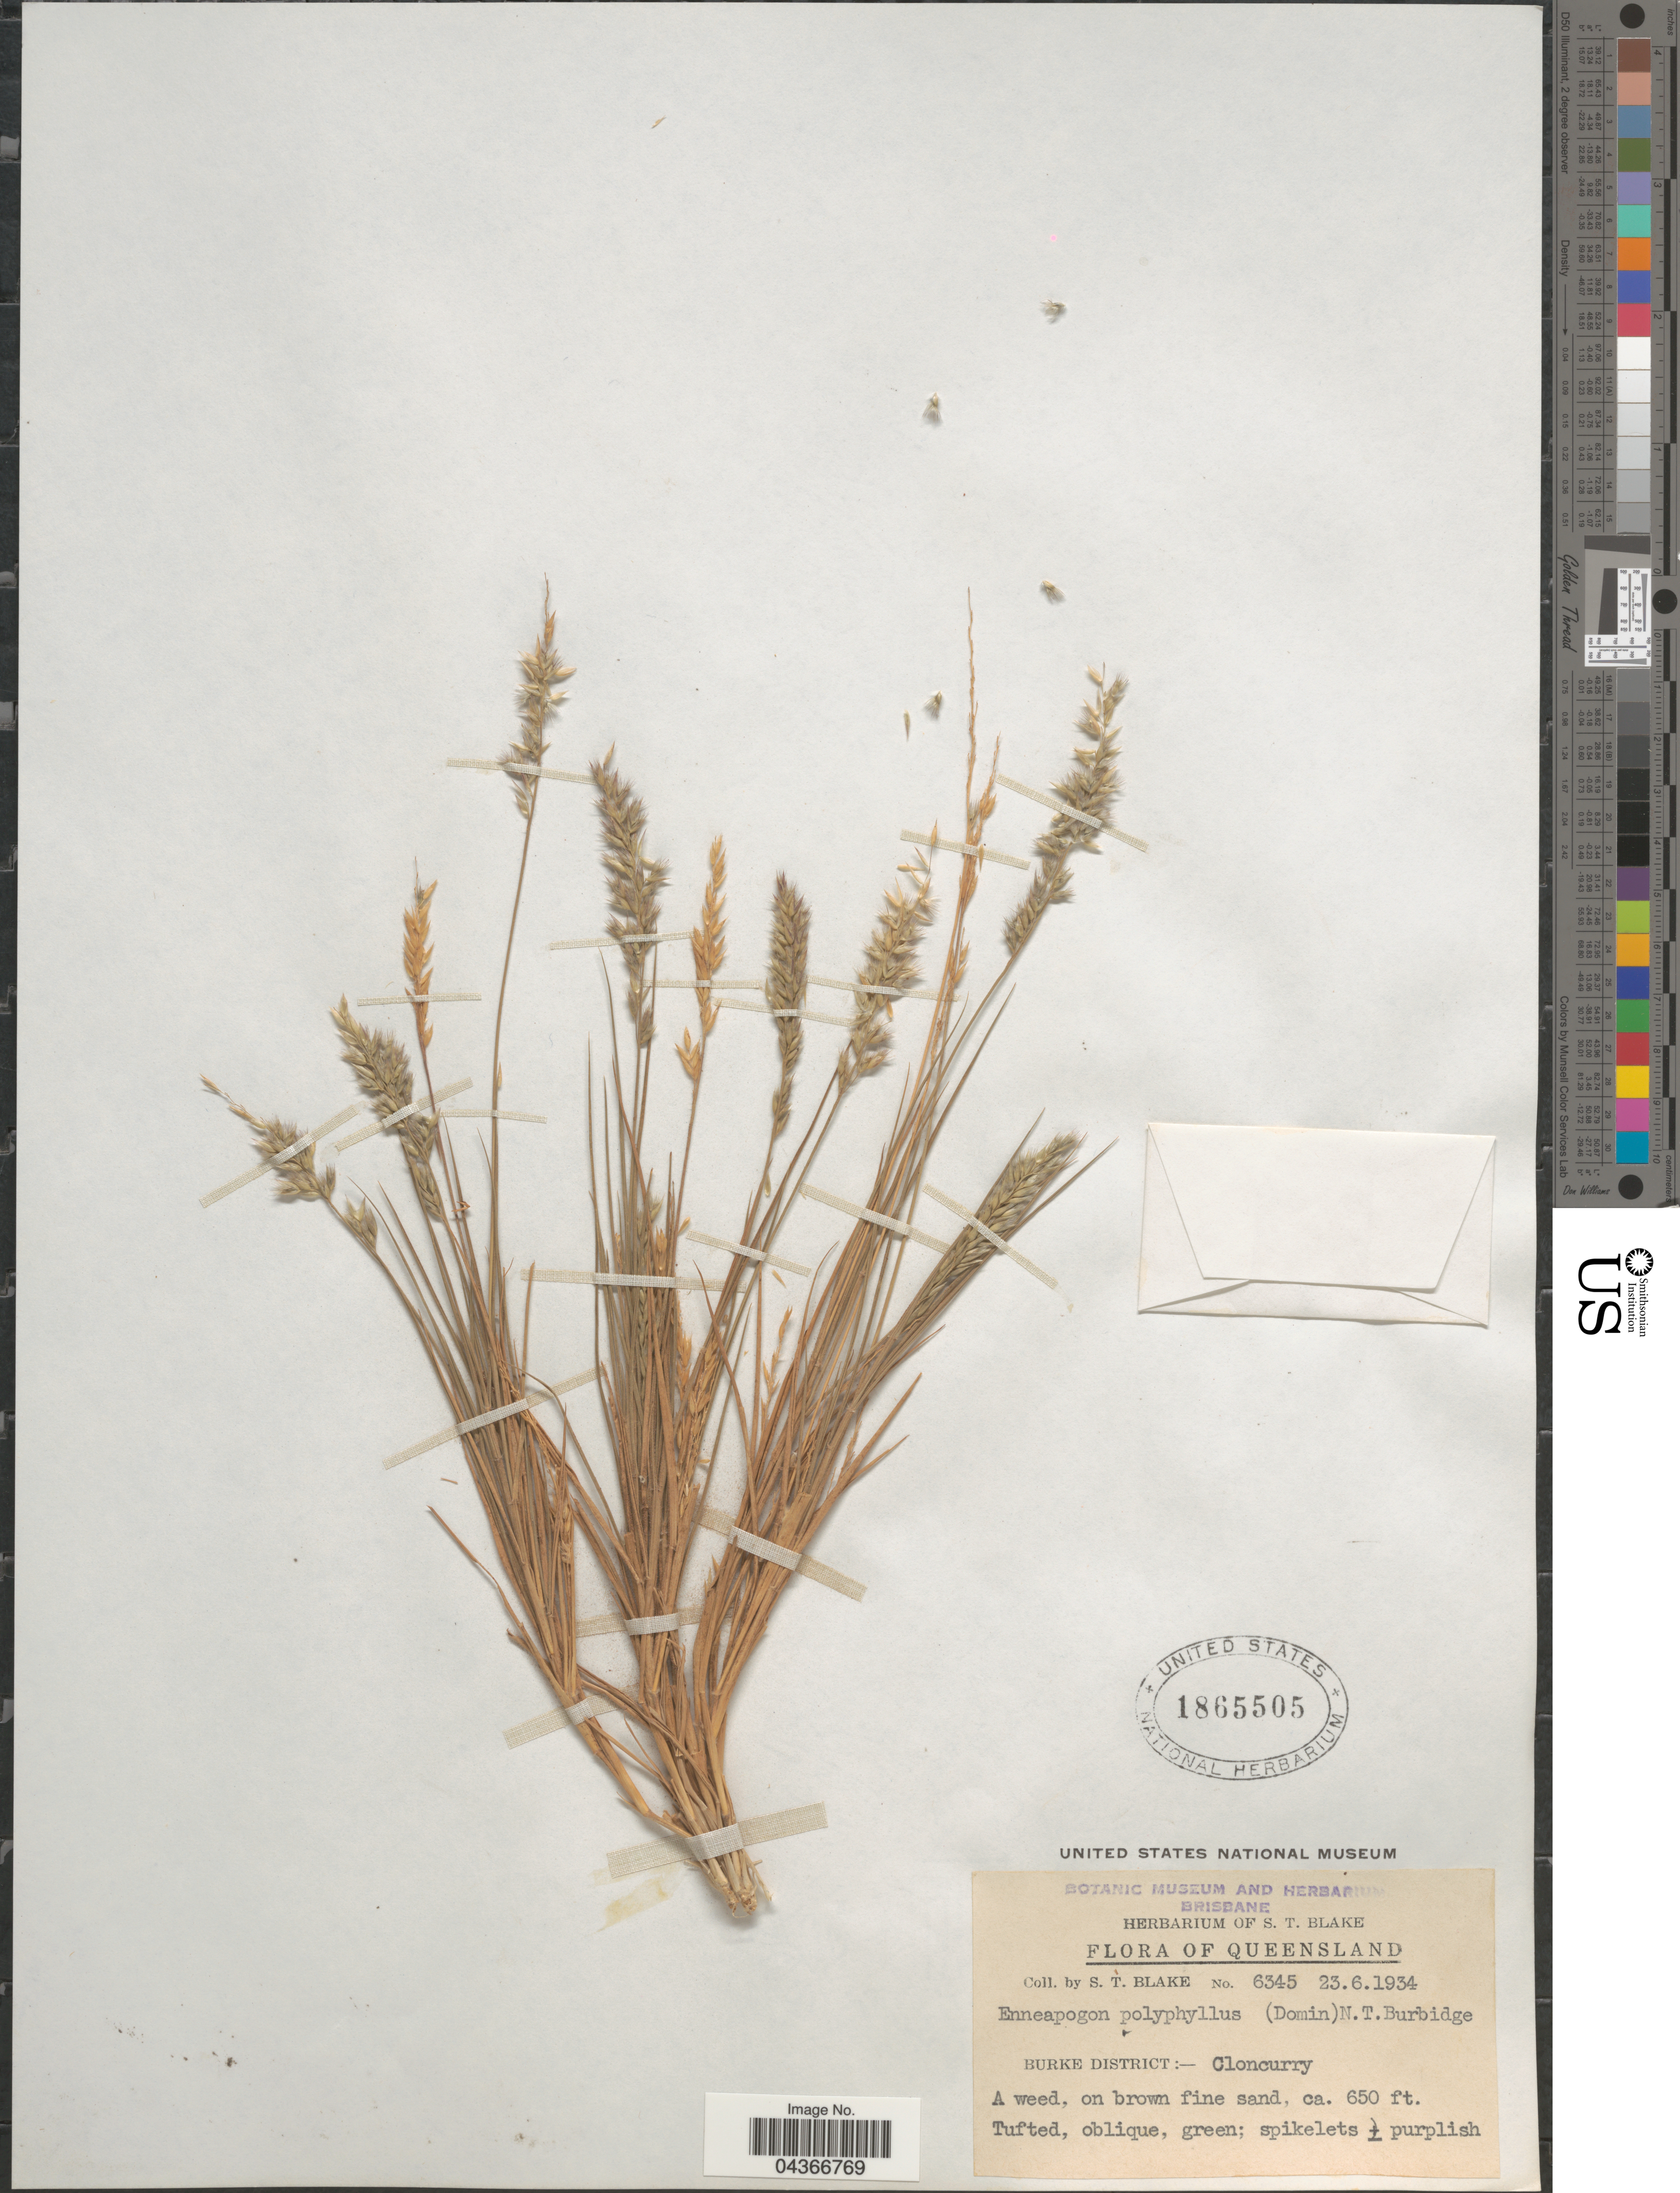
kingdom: Plantae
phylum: Tracheophyta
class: Liliopsida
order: Poales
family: Poaceae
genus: Enneapogon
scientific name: Enneapogon polyphyllus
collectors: S. T. Blake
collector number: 6345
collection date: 1934-06-23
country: Australia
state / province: Queensland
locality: Burke District:- Cloncurry.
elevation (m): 198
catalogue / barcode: US 1865505